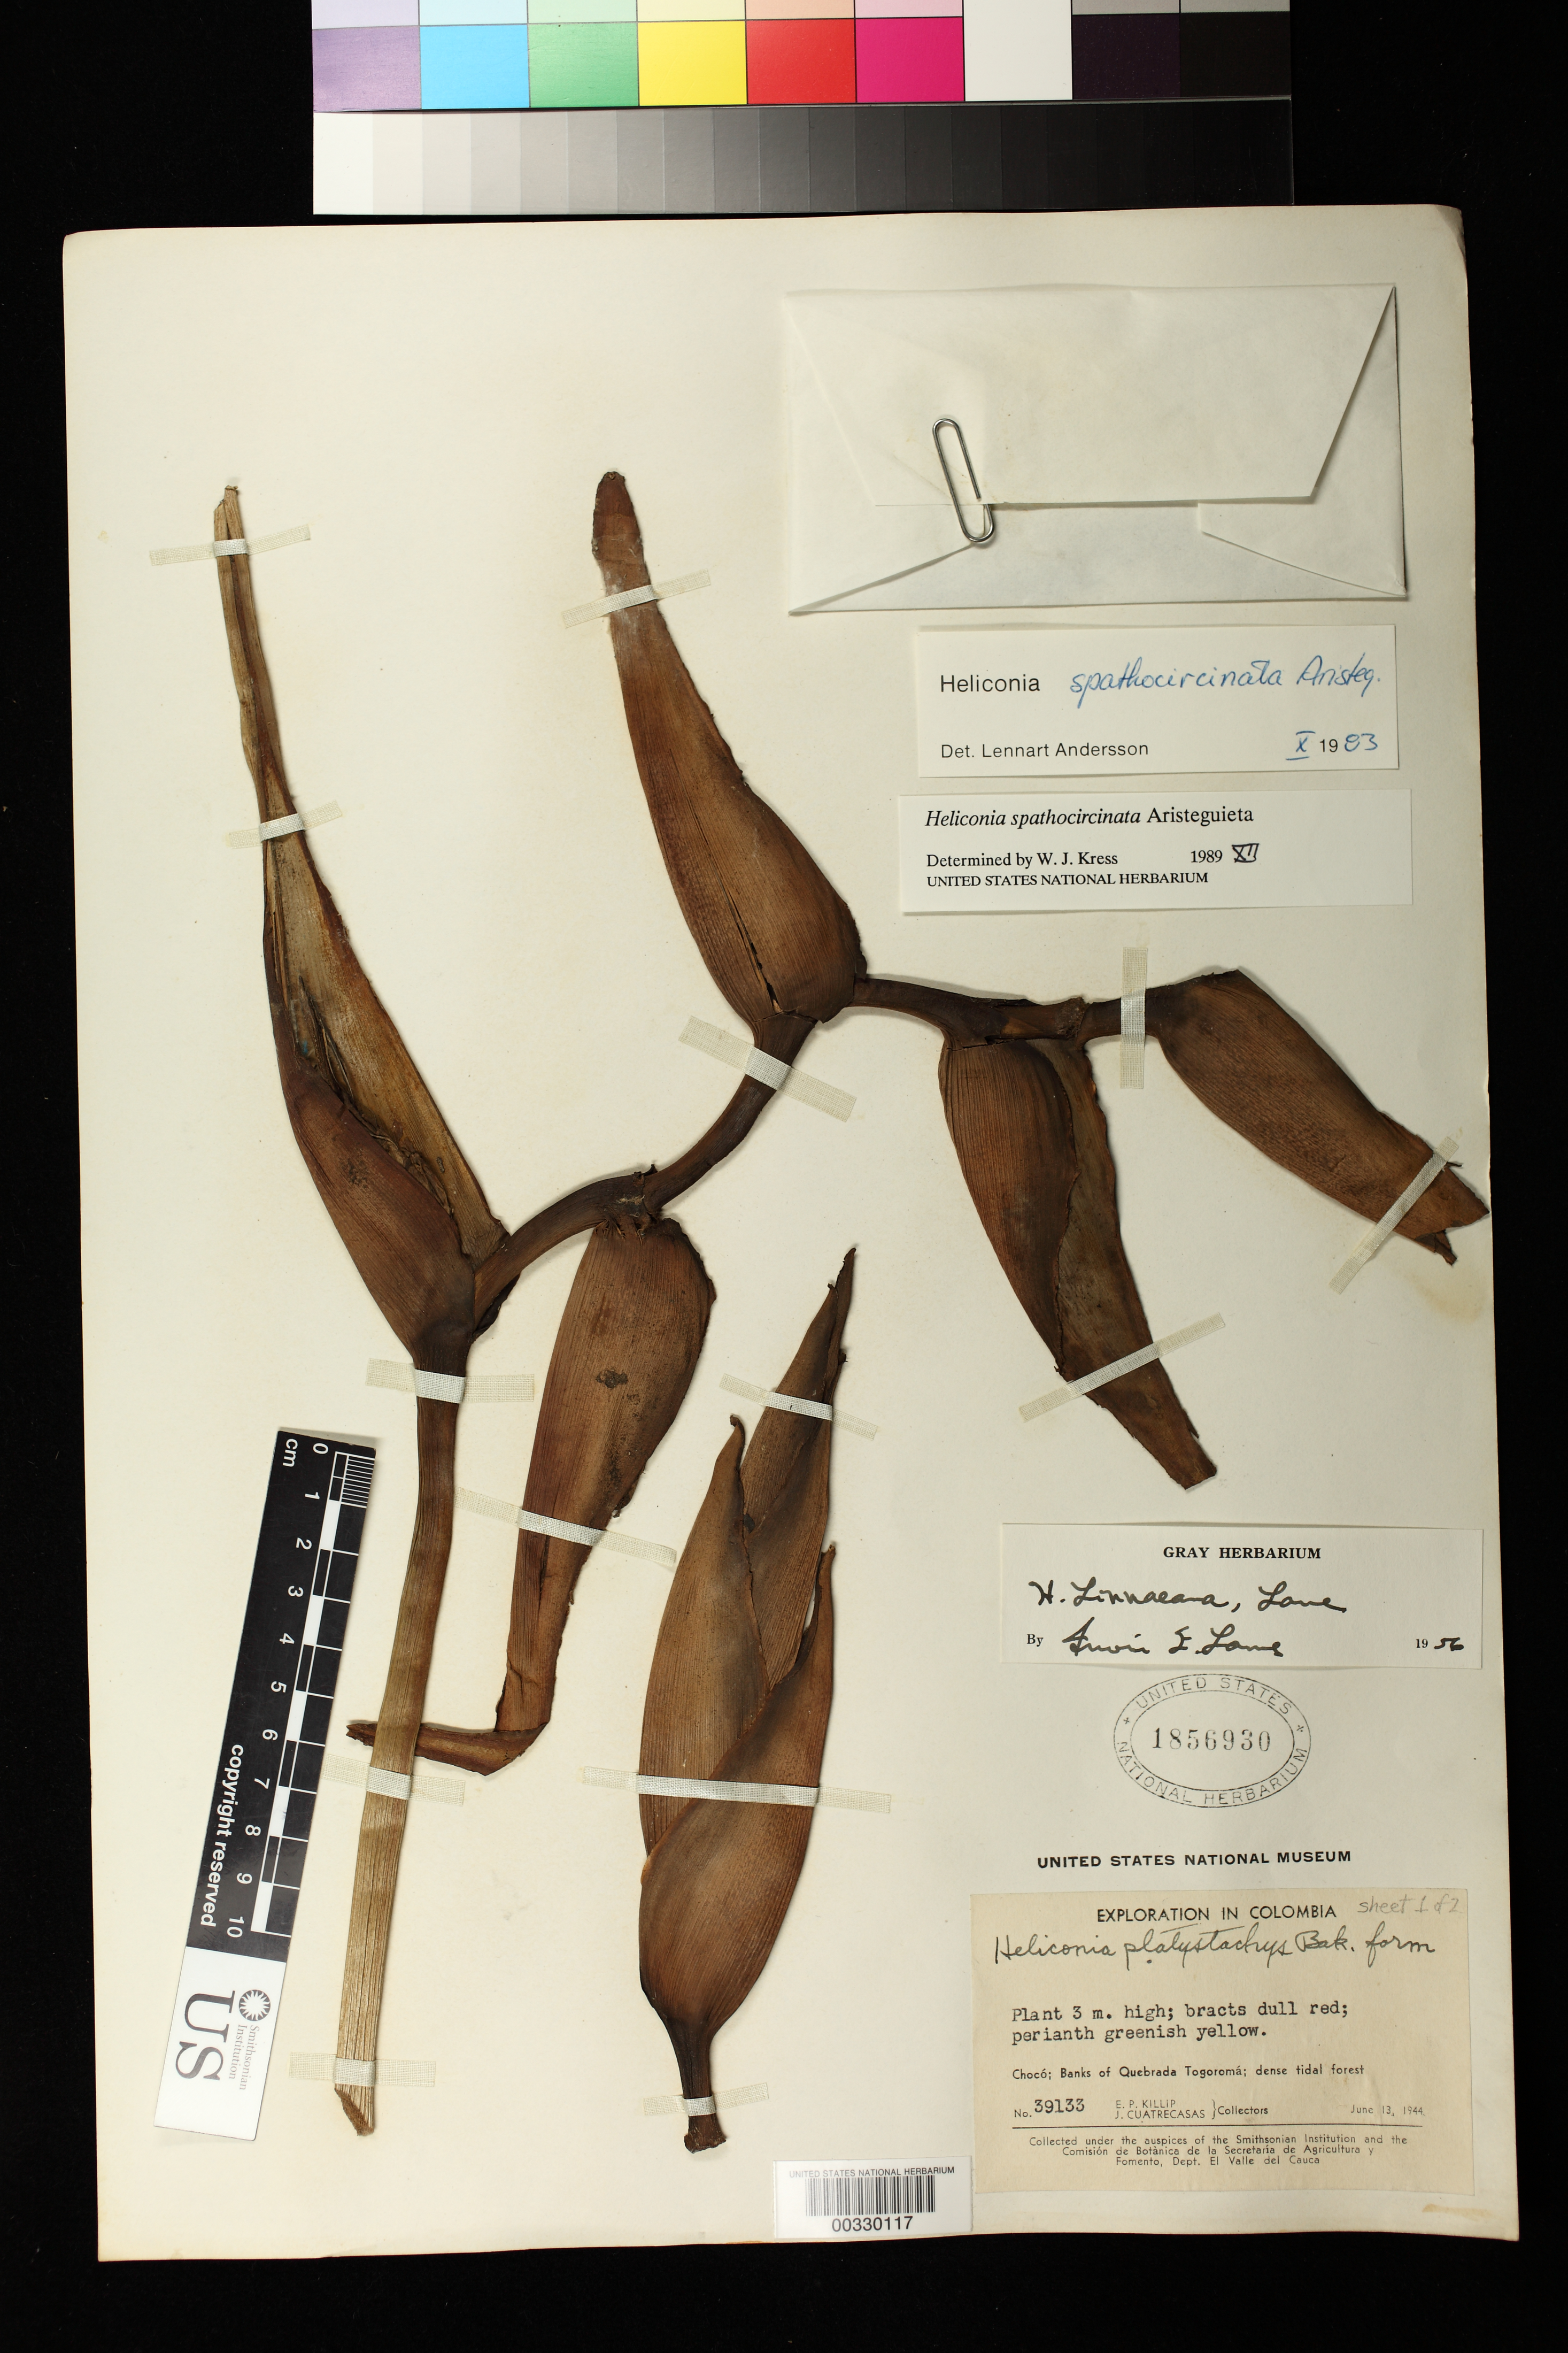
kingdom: Plantae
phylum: Tracheophyta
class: Liliopsida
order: Zingiberales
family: Heliconiaceae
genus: Heliconia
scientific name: Heliconia spathocircinata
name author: Aristeg.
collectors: E. P. Killip & J. Cuatrecasas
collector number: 39133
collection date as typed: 13 Jun 1944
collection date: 1944-06-13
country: Colombia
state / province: Chocó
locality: Banks of Quebrada Togoroma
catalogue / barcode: US 1856930